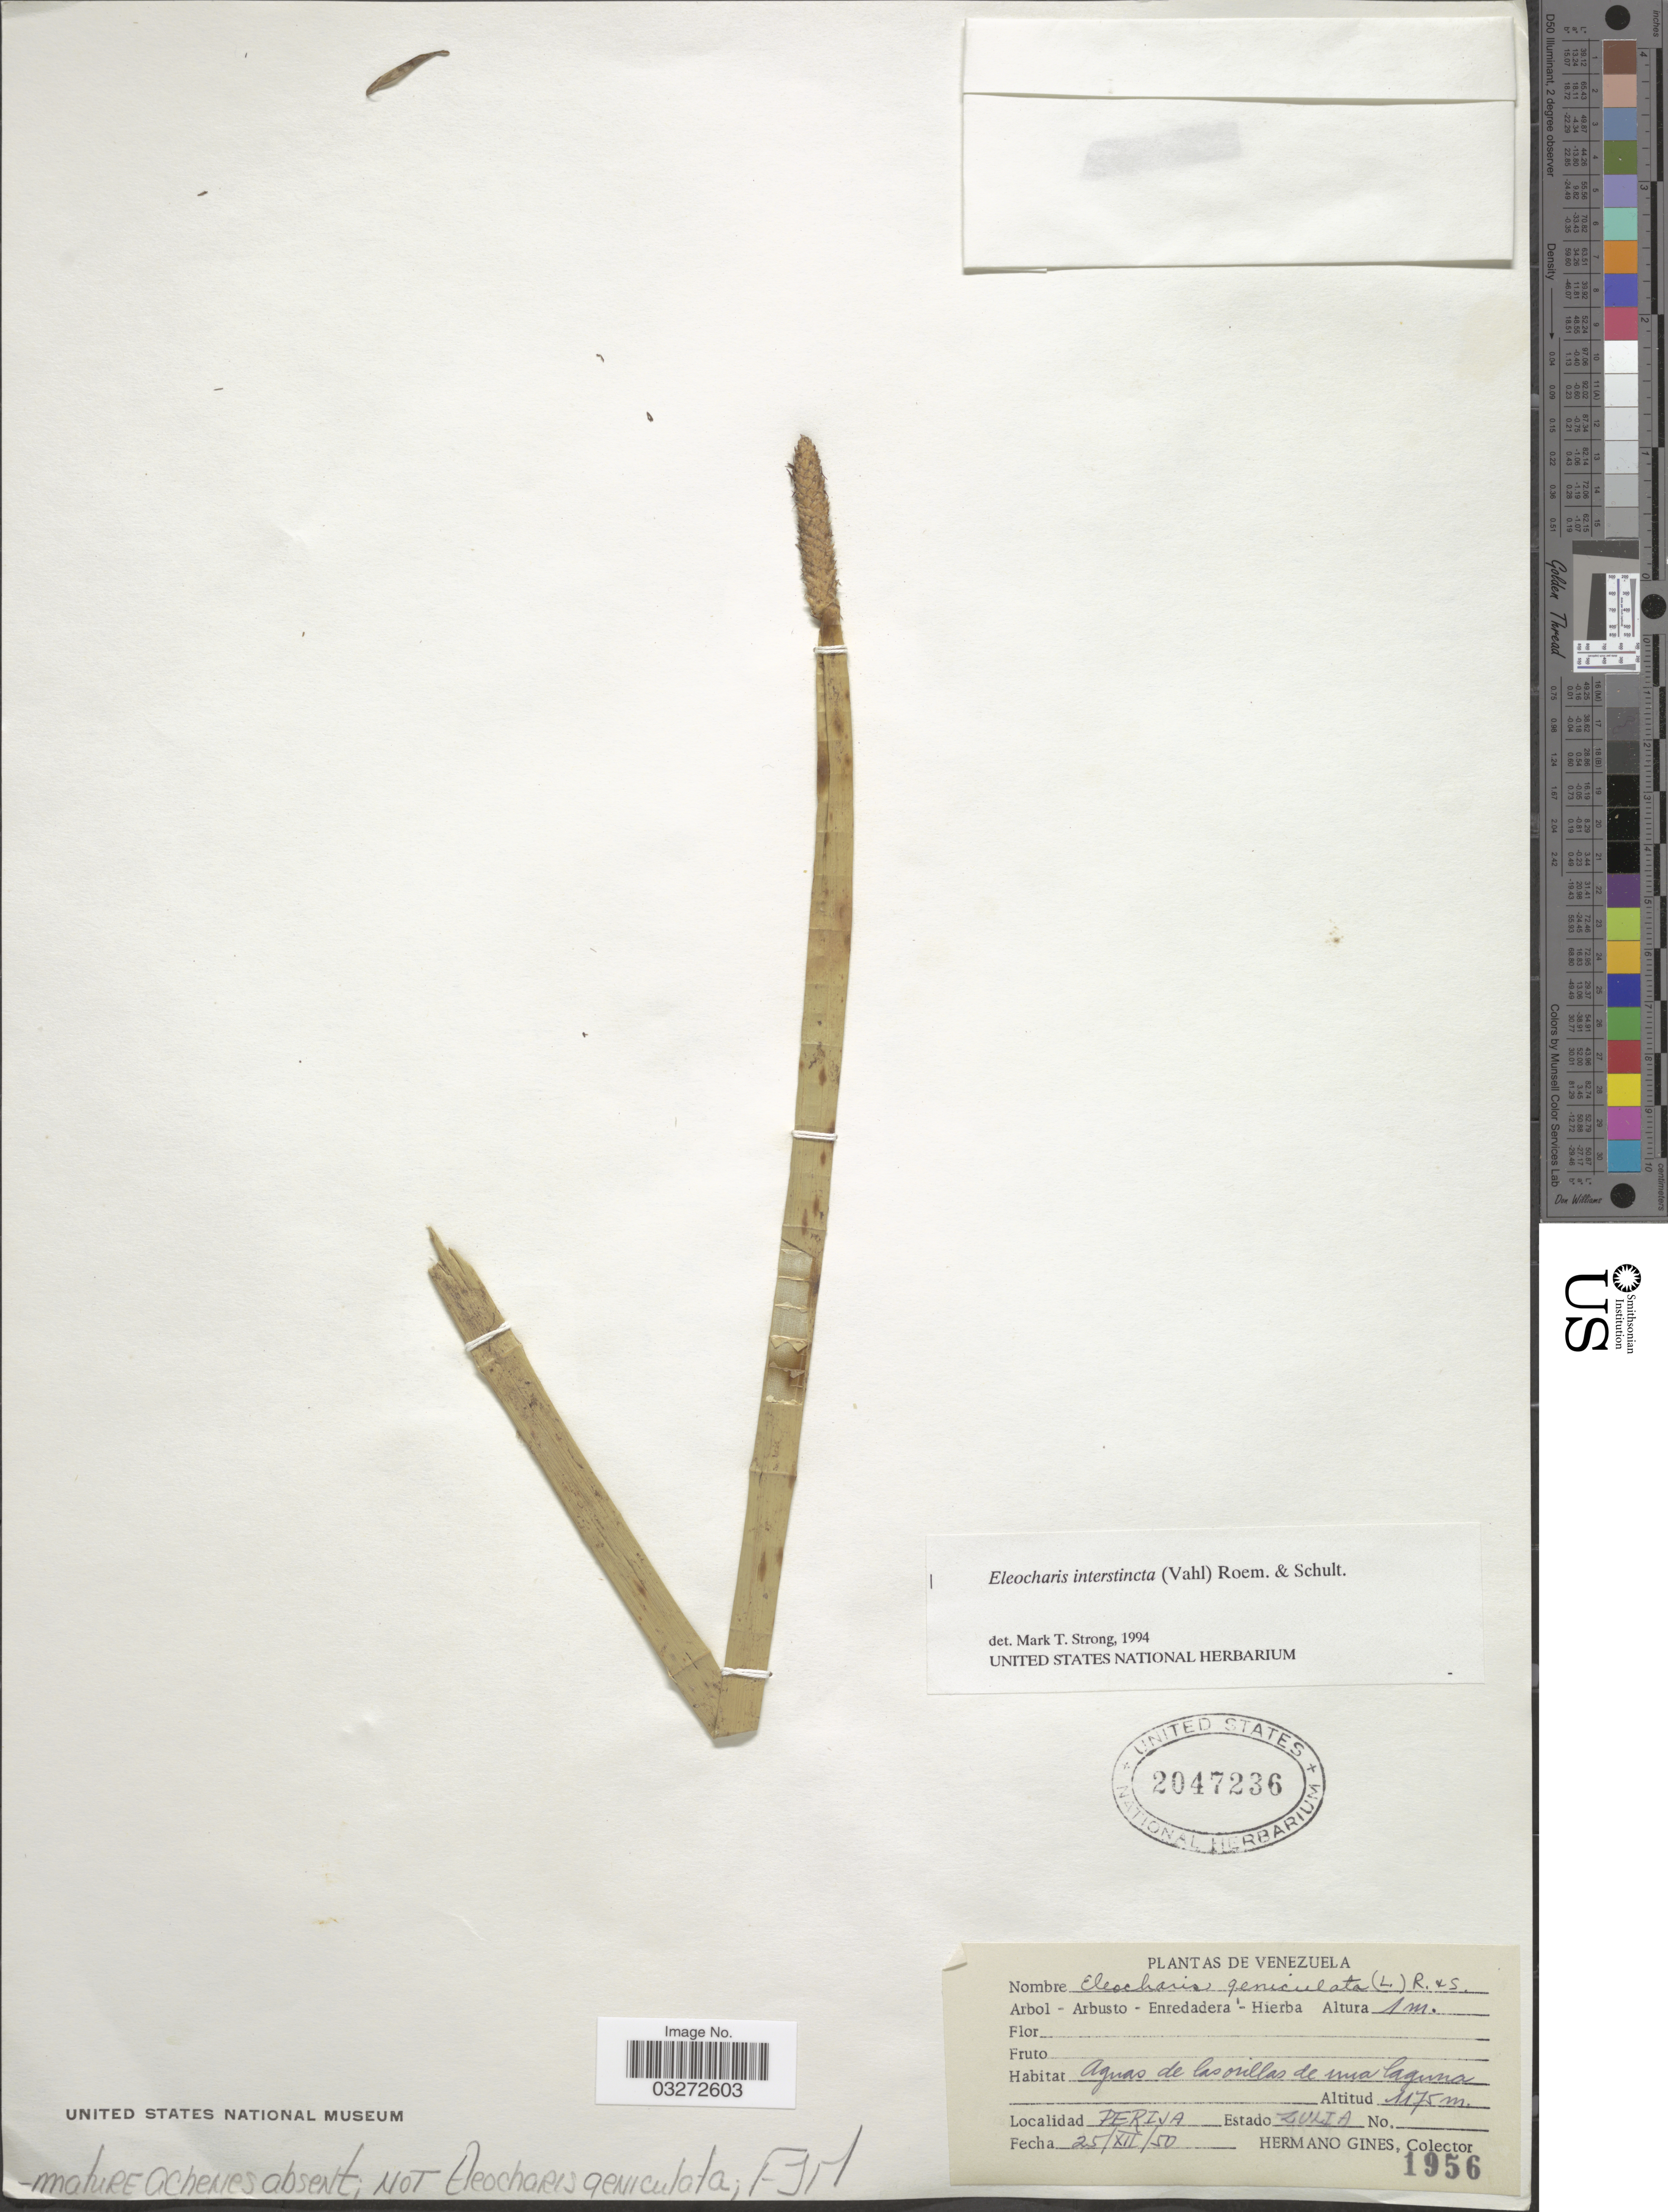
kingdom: Plantae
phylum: Tracheophyta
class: Liliopsida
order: Poales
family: Cyperaceae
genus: Eleocharis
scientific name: Eleocharis interstincta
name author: (Vahl) Roem. & Schult.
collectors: Bro. Gines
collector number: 1956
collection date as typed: Transcribed d/m/y: 25/12/50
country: Venezuela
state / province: Zulia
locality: Perija.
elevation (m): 1175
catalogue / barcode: US 2047236